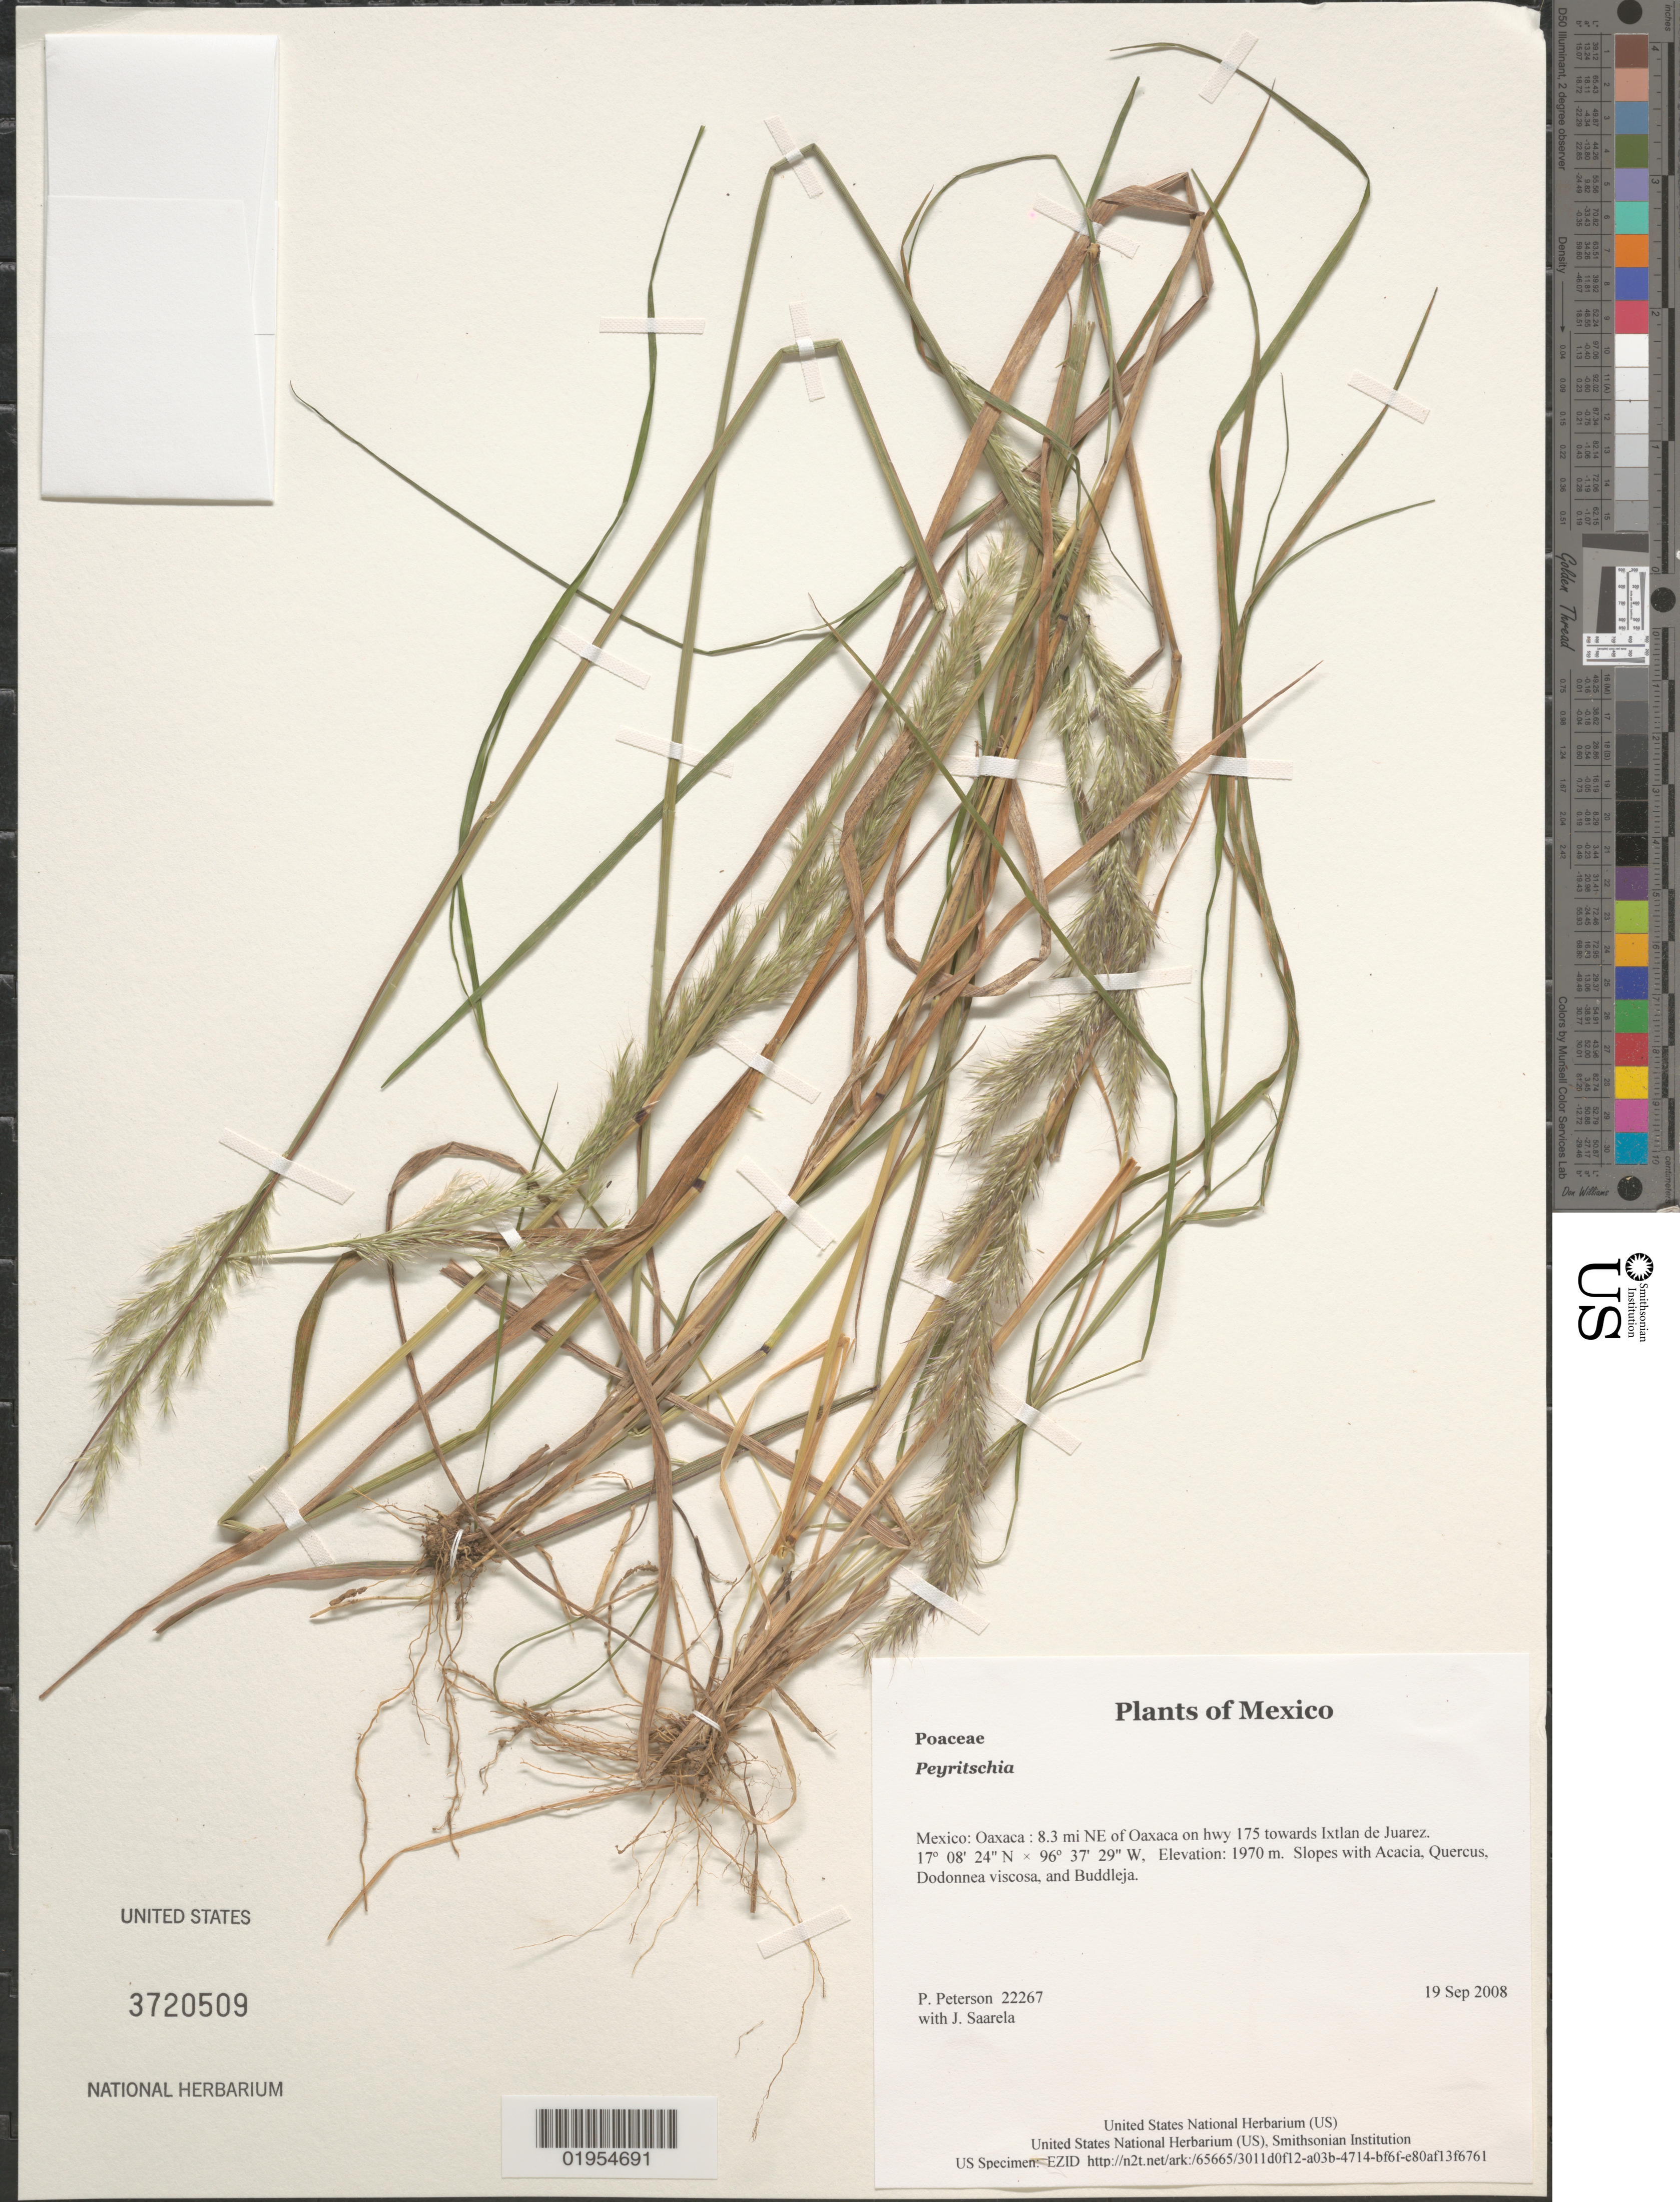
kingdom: Plantae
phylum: Tracheophyta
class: Liliopsida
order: Poales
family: Poaceae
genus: Peyritschia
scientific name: Peyritschia sp.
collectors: P. M. Peterson & J. Saarela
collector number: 22267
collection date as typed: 19 Sep 2008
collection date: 2008-09-19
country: Mexico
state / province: Oaxaca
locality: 8.3 mi NE of Oaxaca on hwy 175 towards Ixtlan de Juarez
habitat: Slopes with Acacia, Quercus, Dodonnea viscosa, and Buddleja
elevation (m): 1970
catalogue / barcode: US 3720509